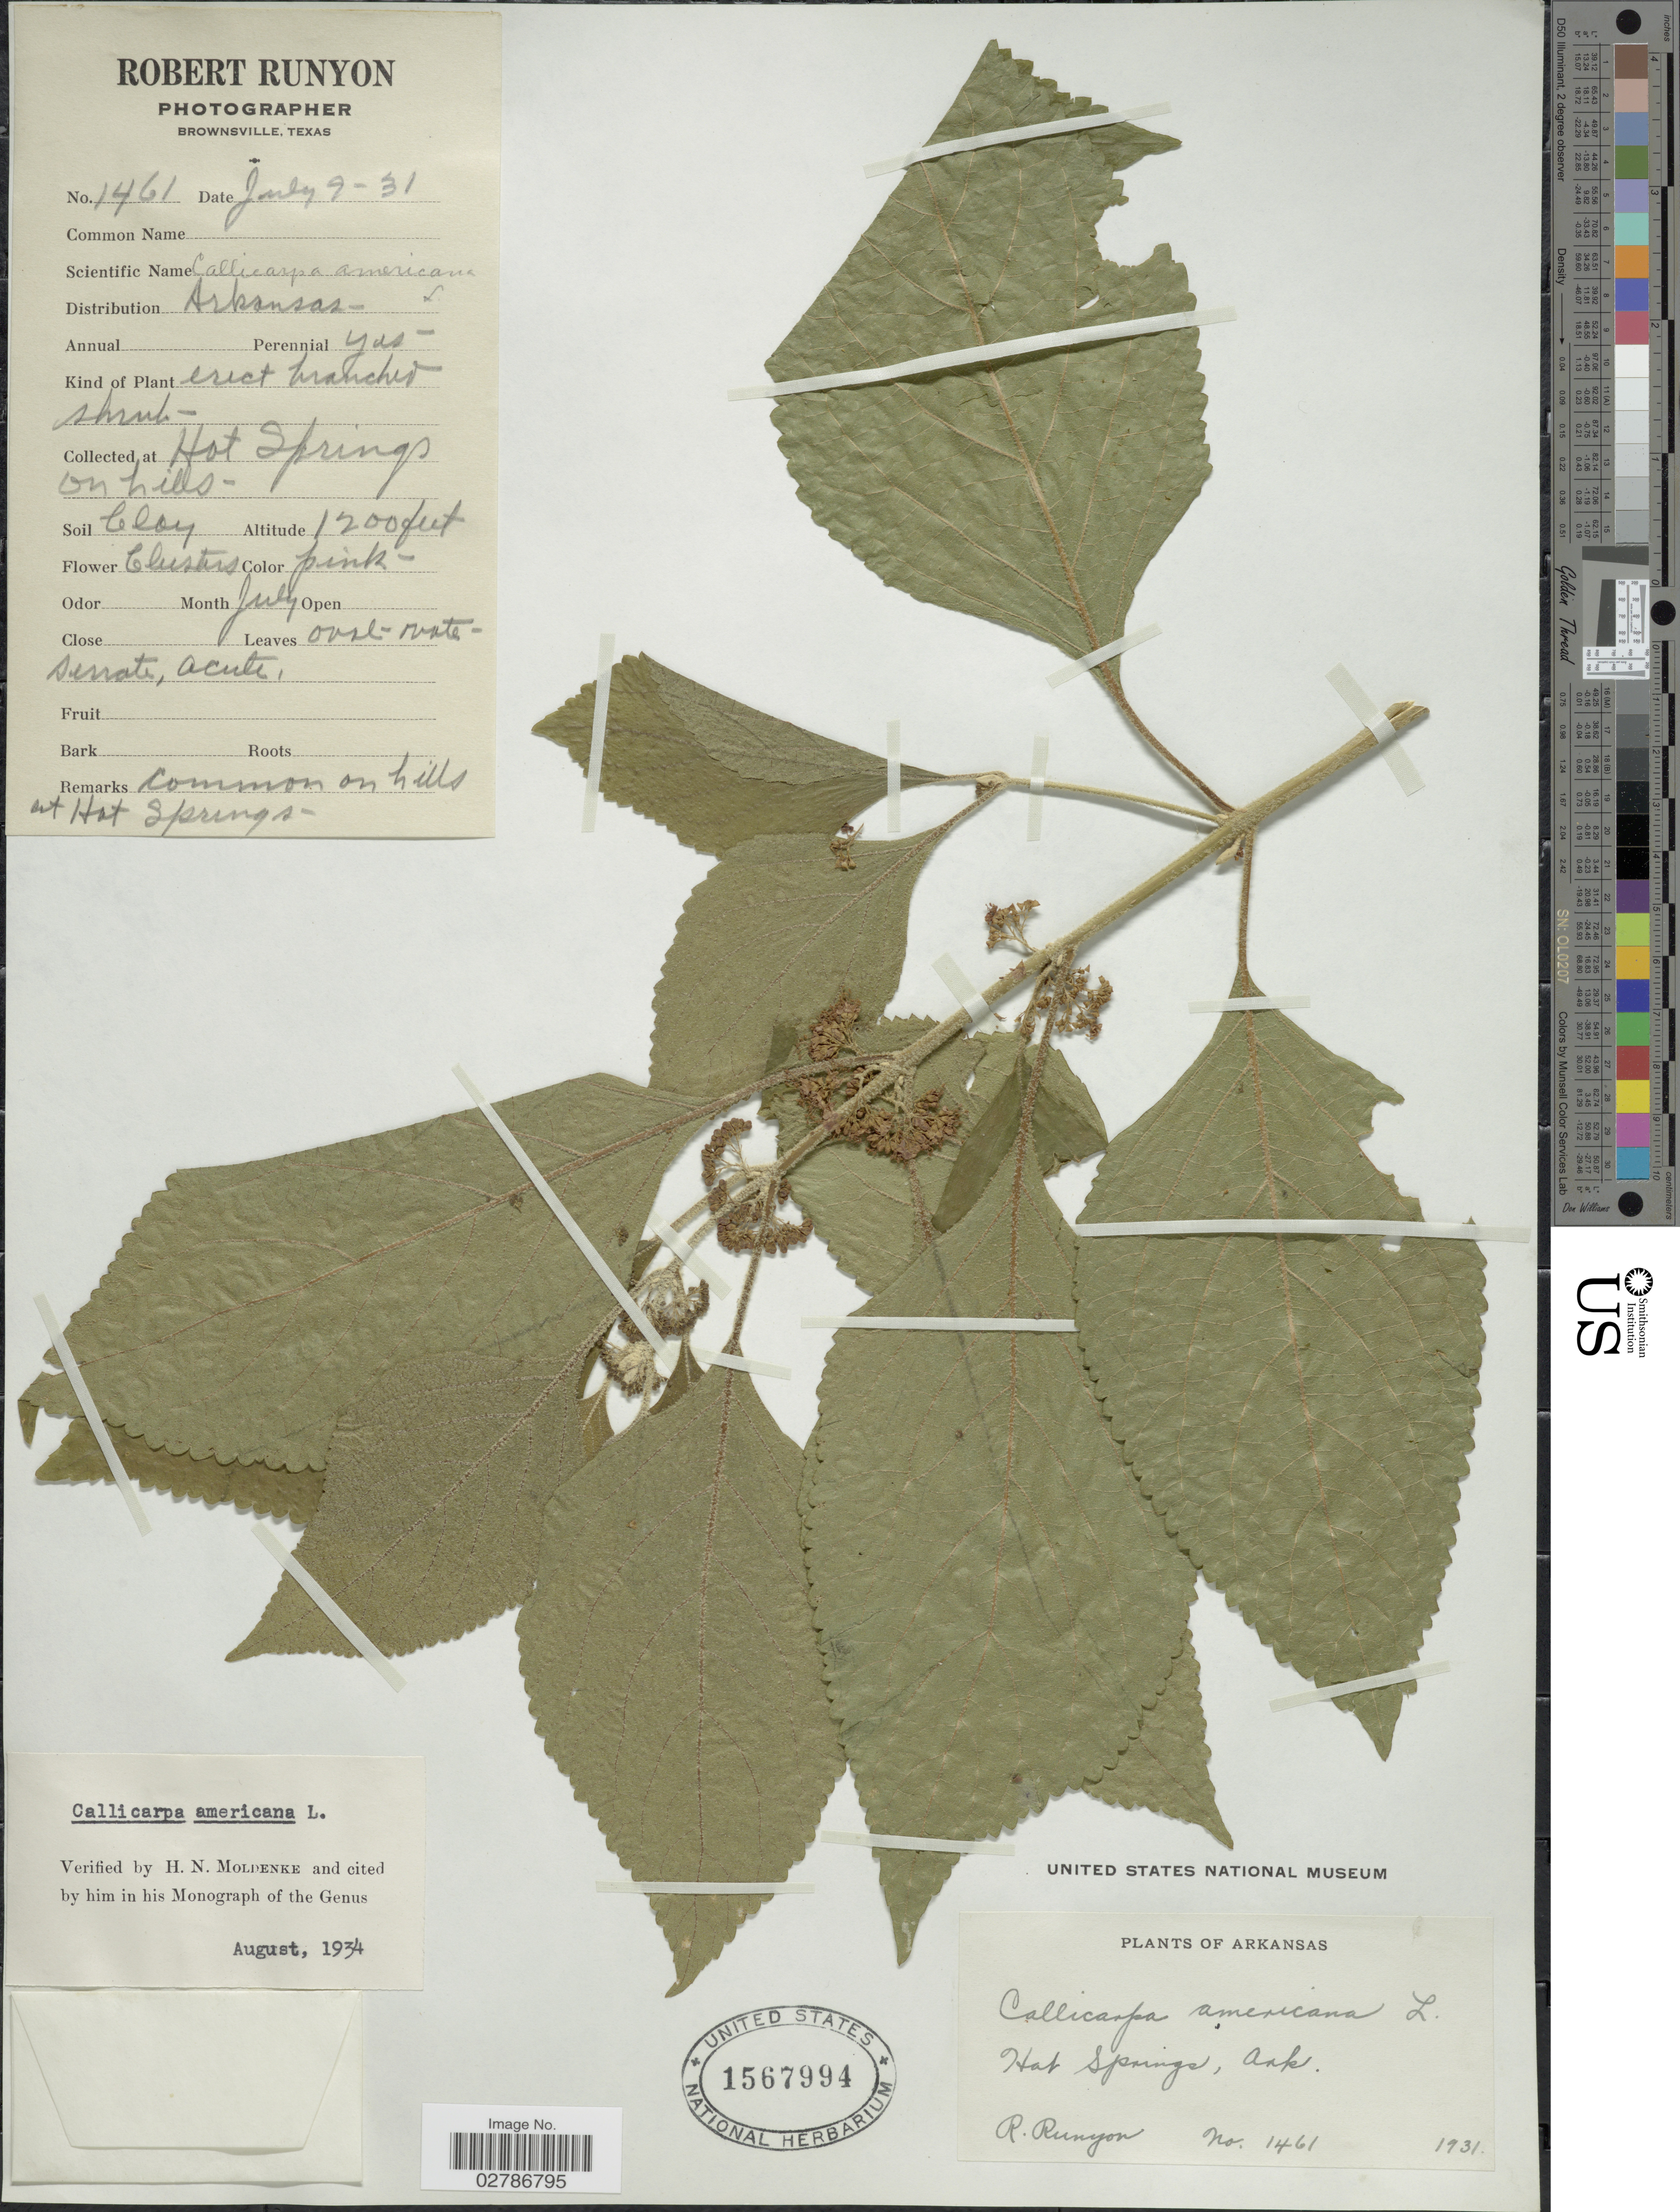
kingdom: Plantae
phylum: Tracheophyta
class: Magnoliopsida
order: Lamiales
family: Lamiaceae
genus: Callicarpa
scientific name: Callicarpa americana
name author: L.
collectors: R. Runyon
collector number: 1461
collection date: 1931-07-09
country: United States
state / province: Arkansas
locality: Hot Springs. Ark.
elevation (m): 366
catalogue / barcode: US 1567994